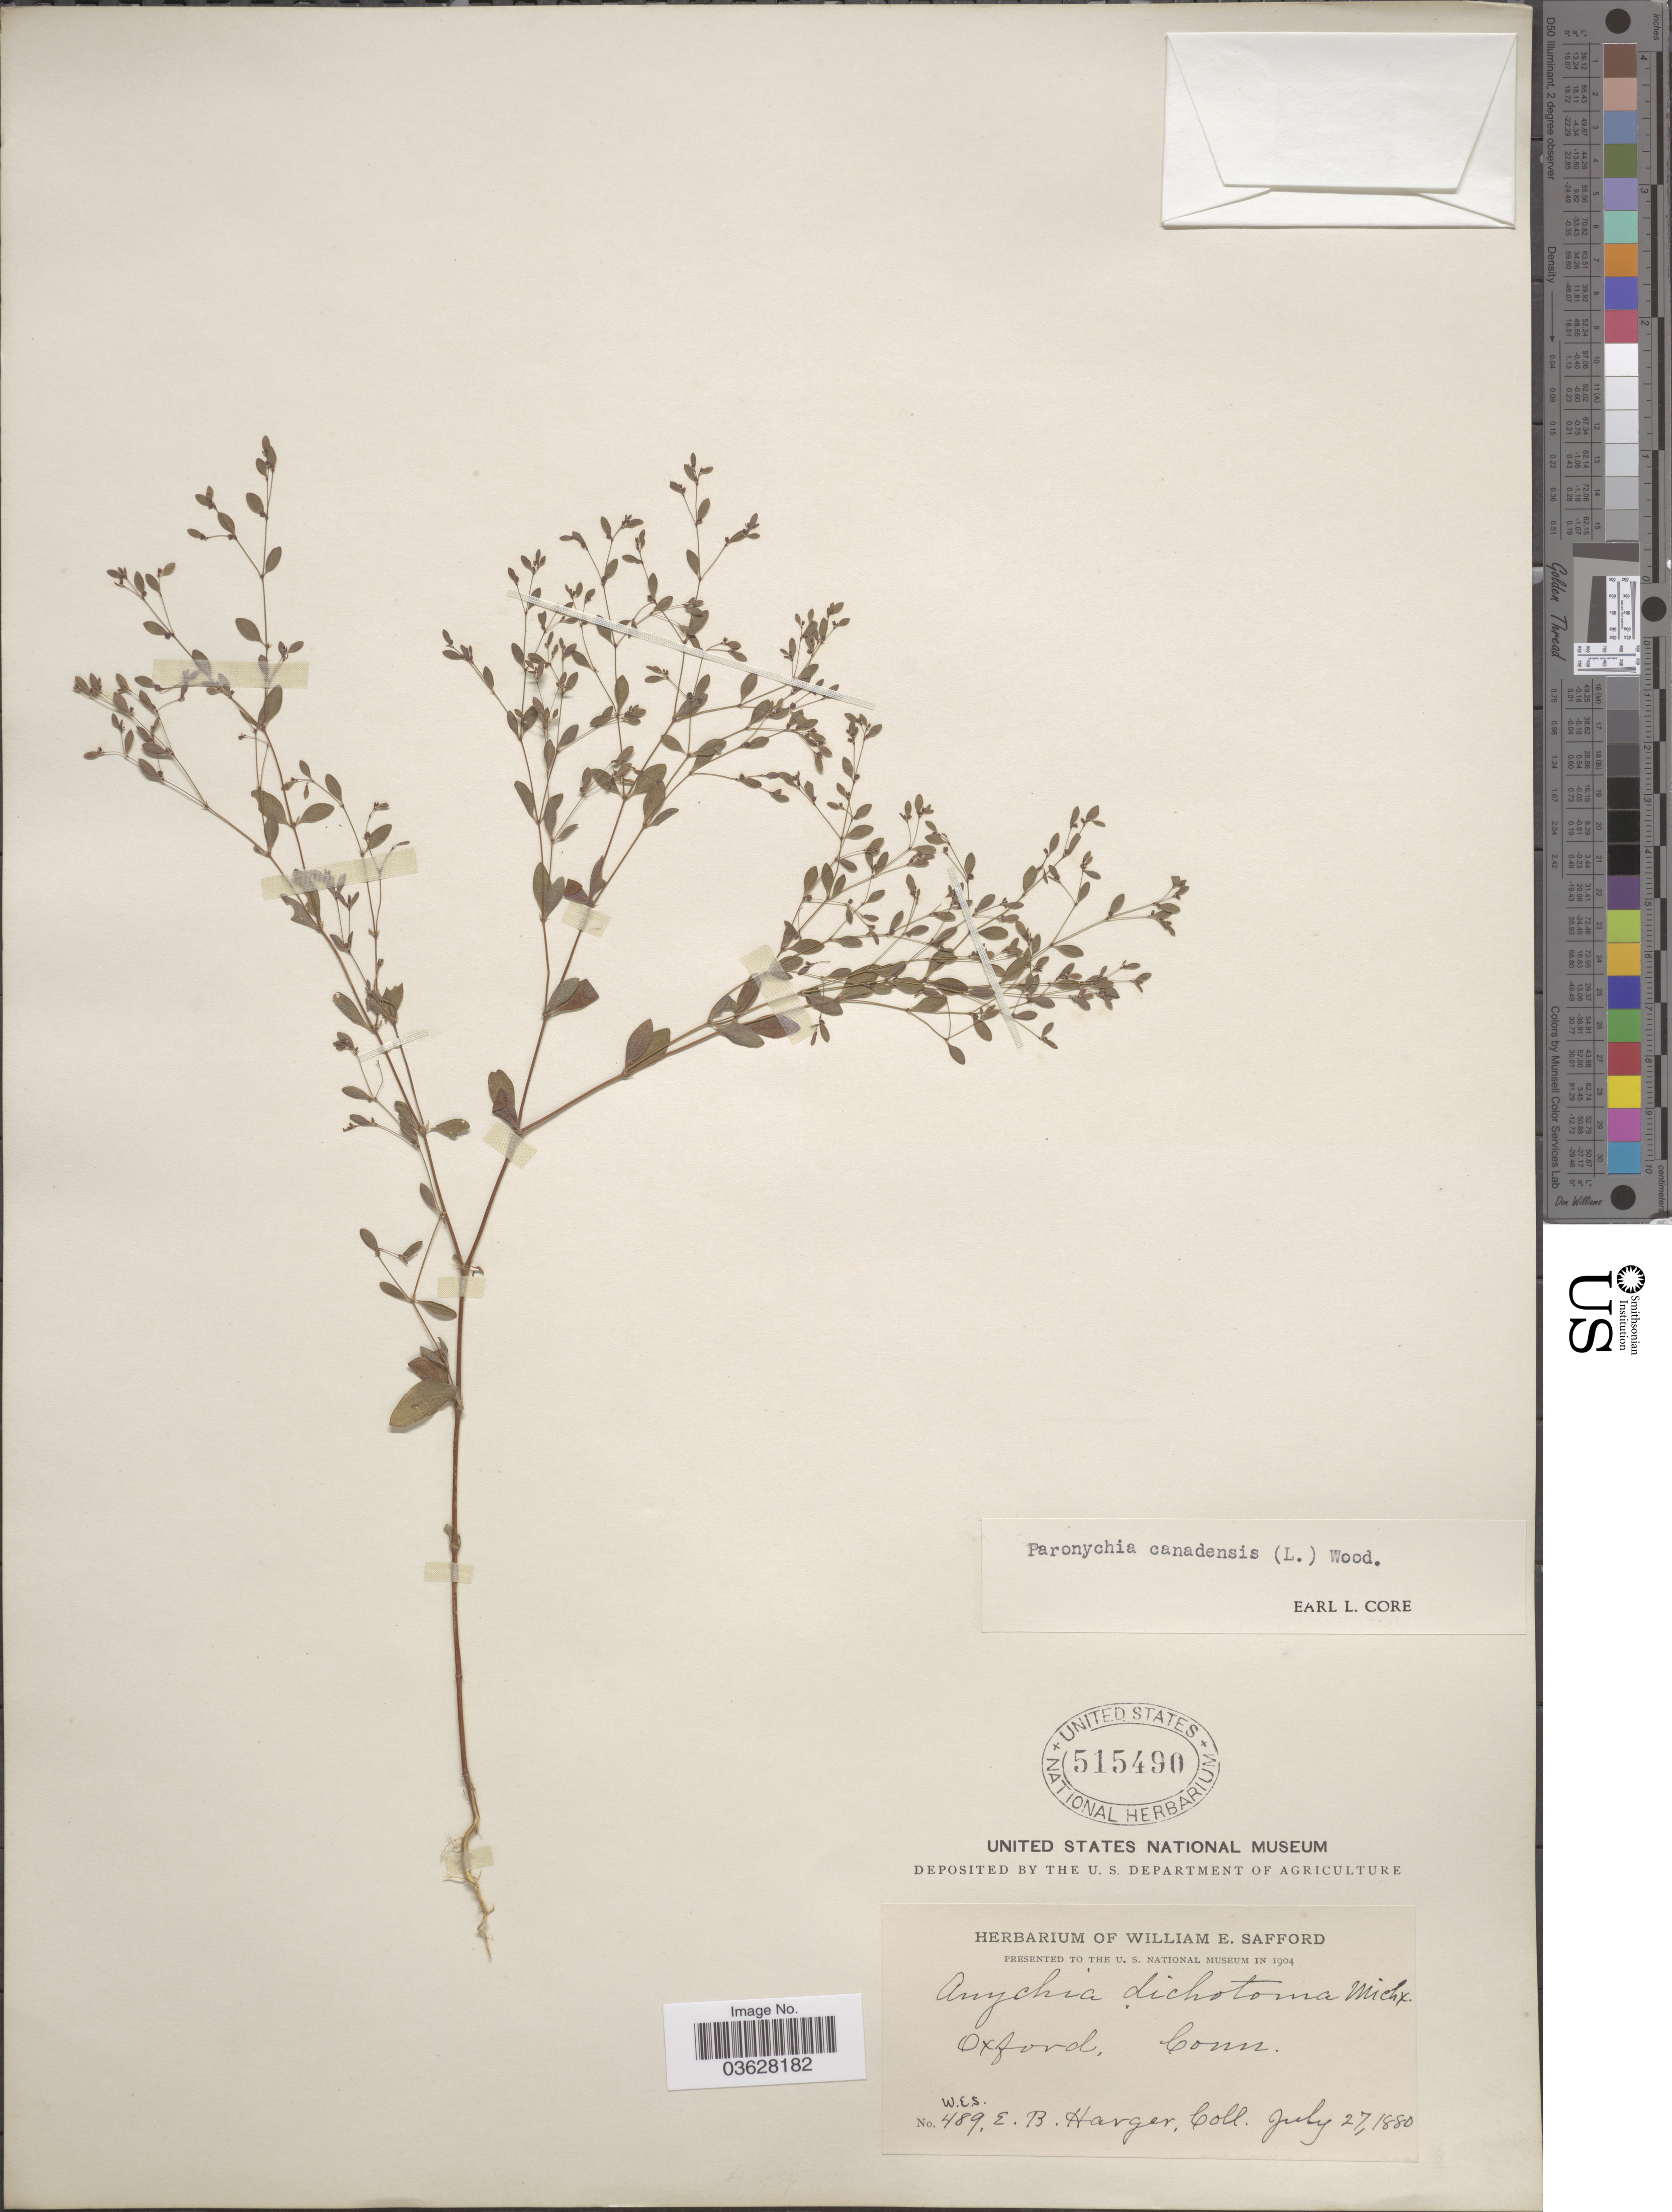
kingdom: Plantae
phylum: Tracheophyta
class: Magnoliopsida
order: Caryophyllales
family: Caryophyllaceae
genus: Paronychia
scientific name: Paronychia canadensis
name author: (L.) Alph. Wood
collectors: E. B. Harger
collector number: WES489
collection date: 1880-07-27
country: United States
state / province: Connecticut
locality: Oxford.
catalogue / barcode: US 515490